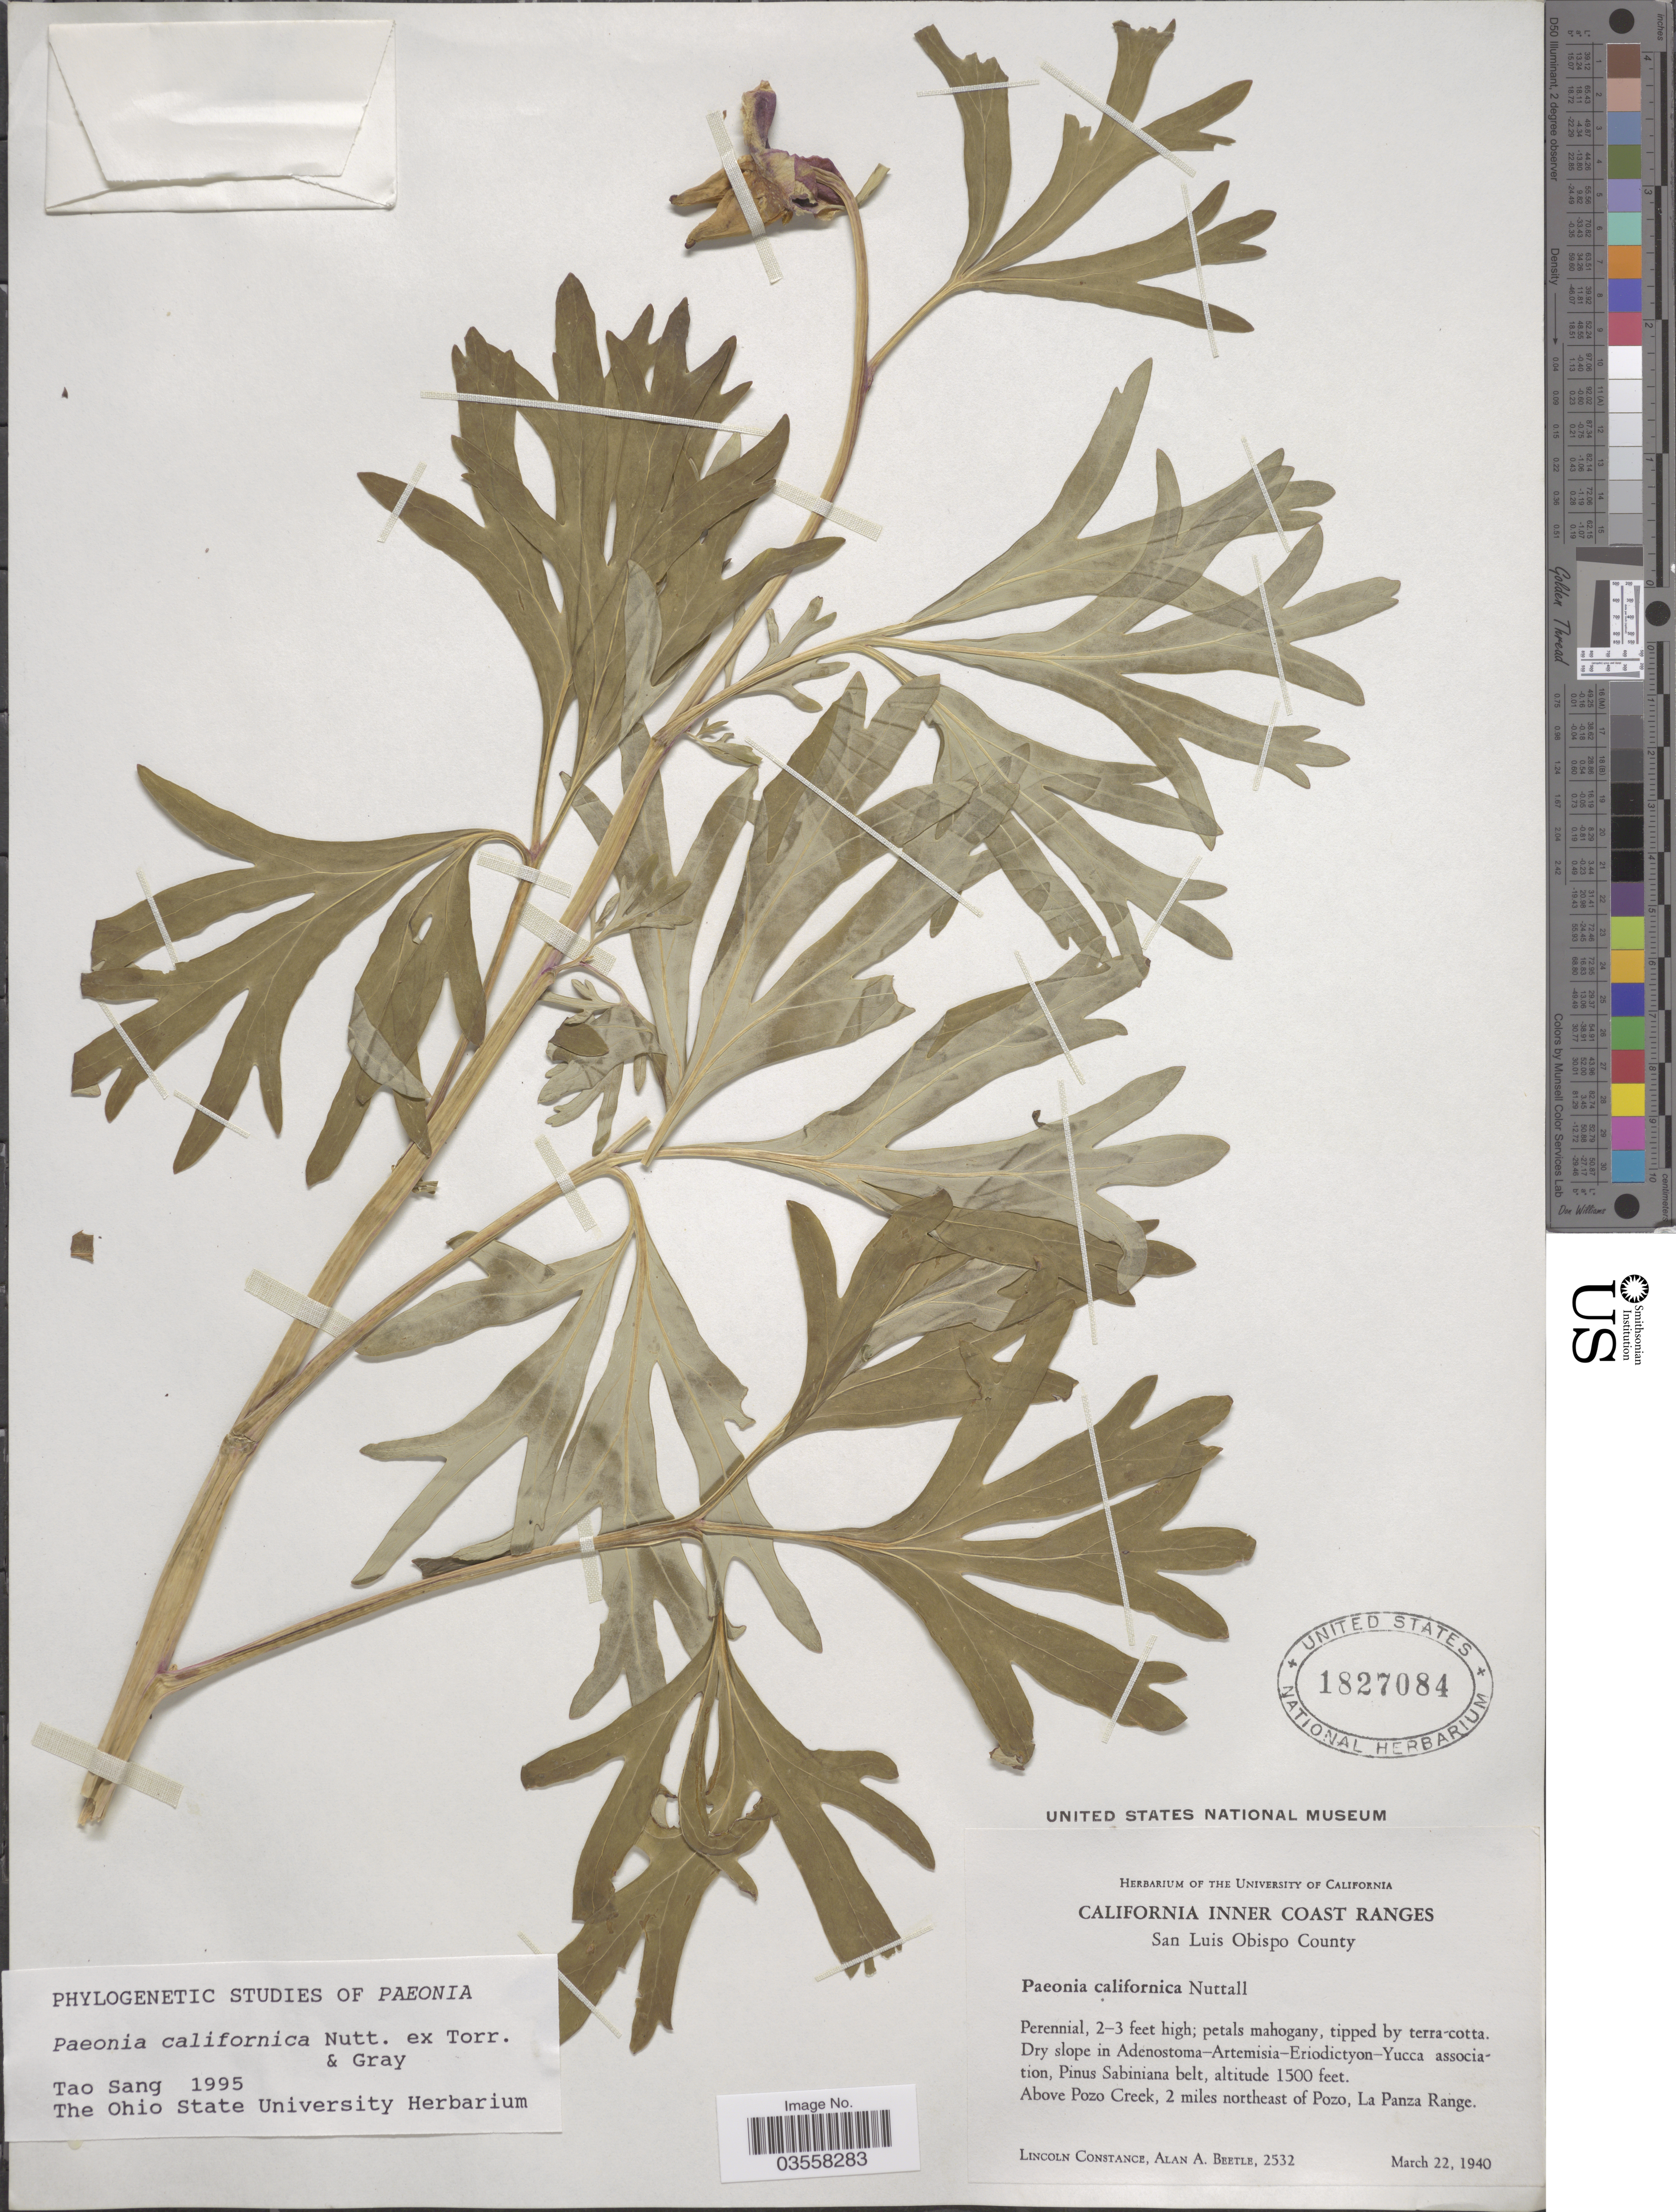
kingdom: Plantae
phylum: Tracheophyta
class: Magnoliopsida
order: Saxifragales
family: Paeoniaceae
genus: Paeonia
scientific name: Paeonia californica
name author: Nutt. ex Torr. & A. Gray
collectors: L. Constance & A. A. Beetle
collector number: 2532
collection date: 1940-03-22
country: United States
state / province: California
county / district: San Luis Obispo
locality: California Inner Coast Ranges. San Luis Obispo County. Above Pozo Creek, 2 miles northeast of Pozo, La Panza Range.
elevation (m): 457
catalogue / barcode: US 1827084